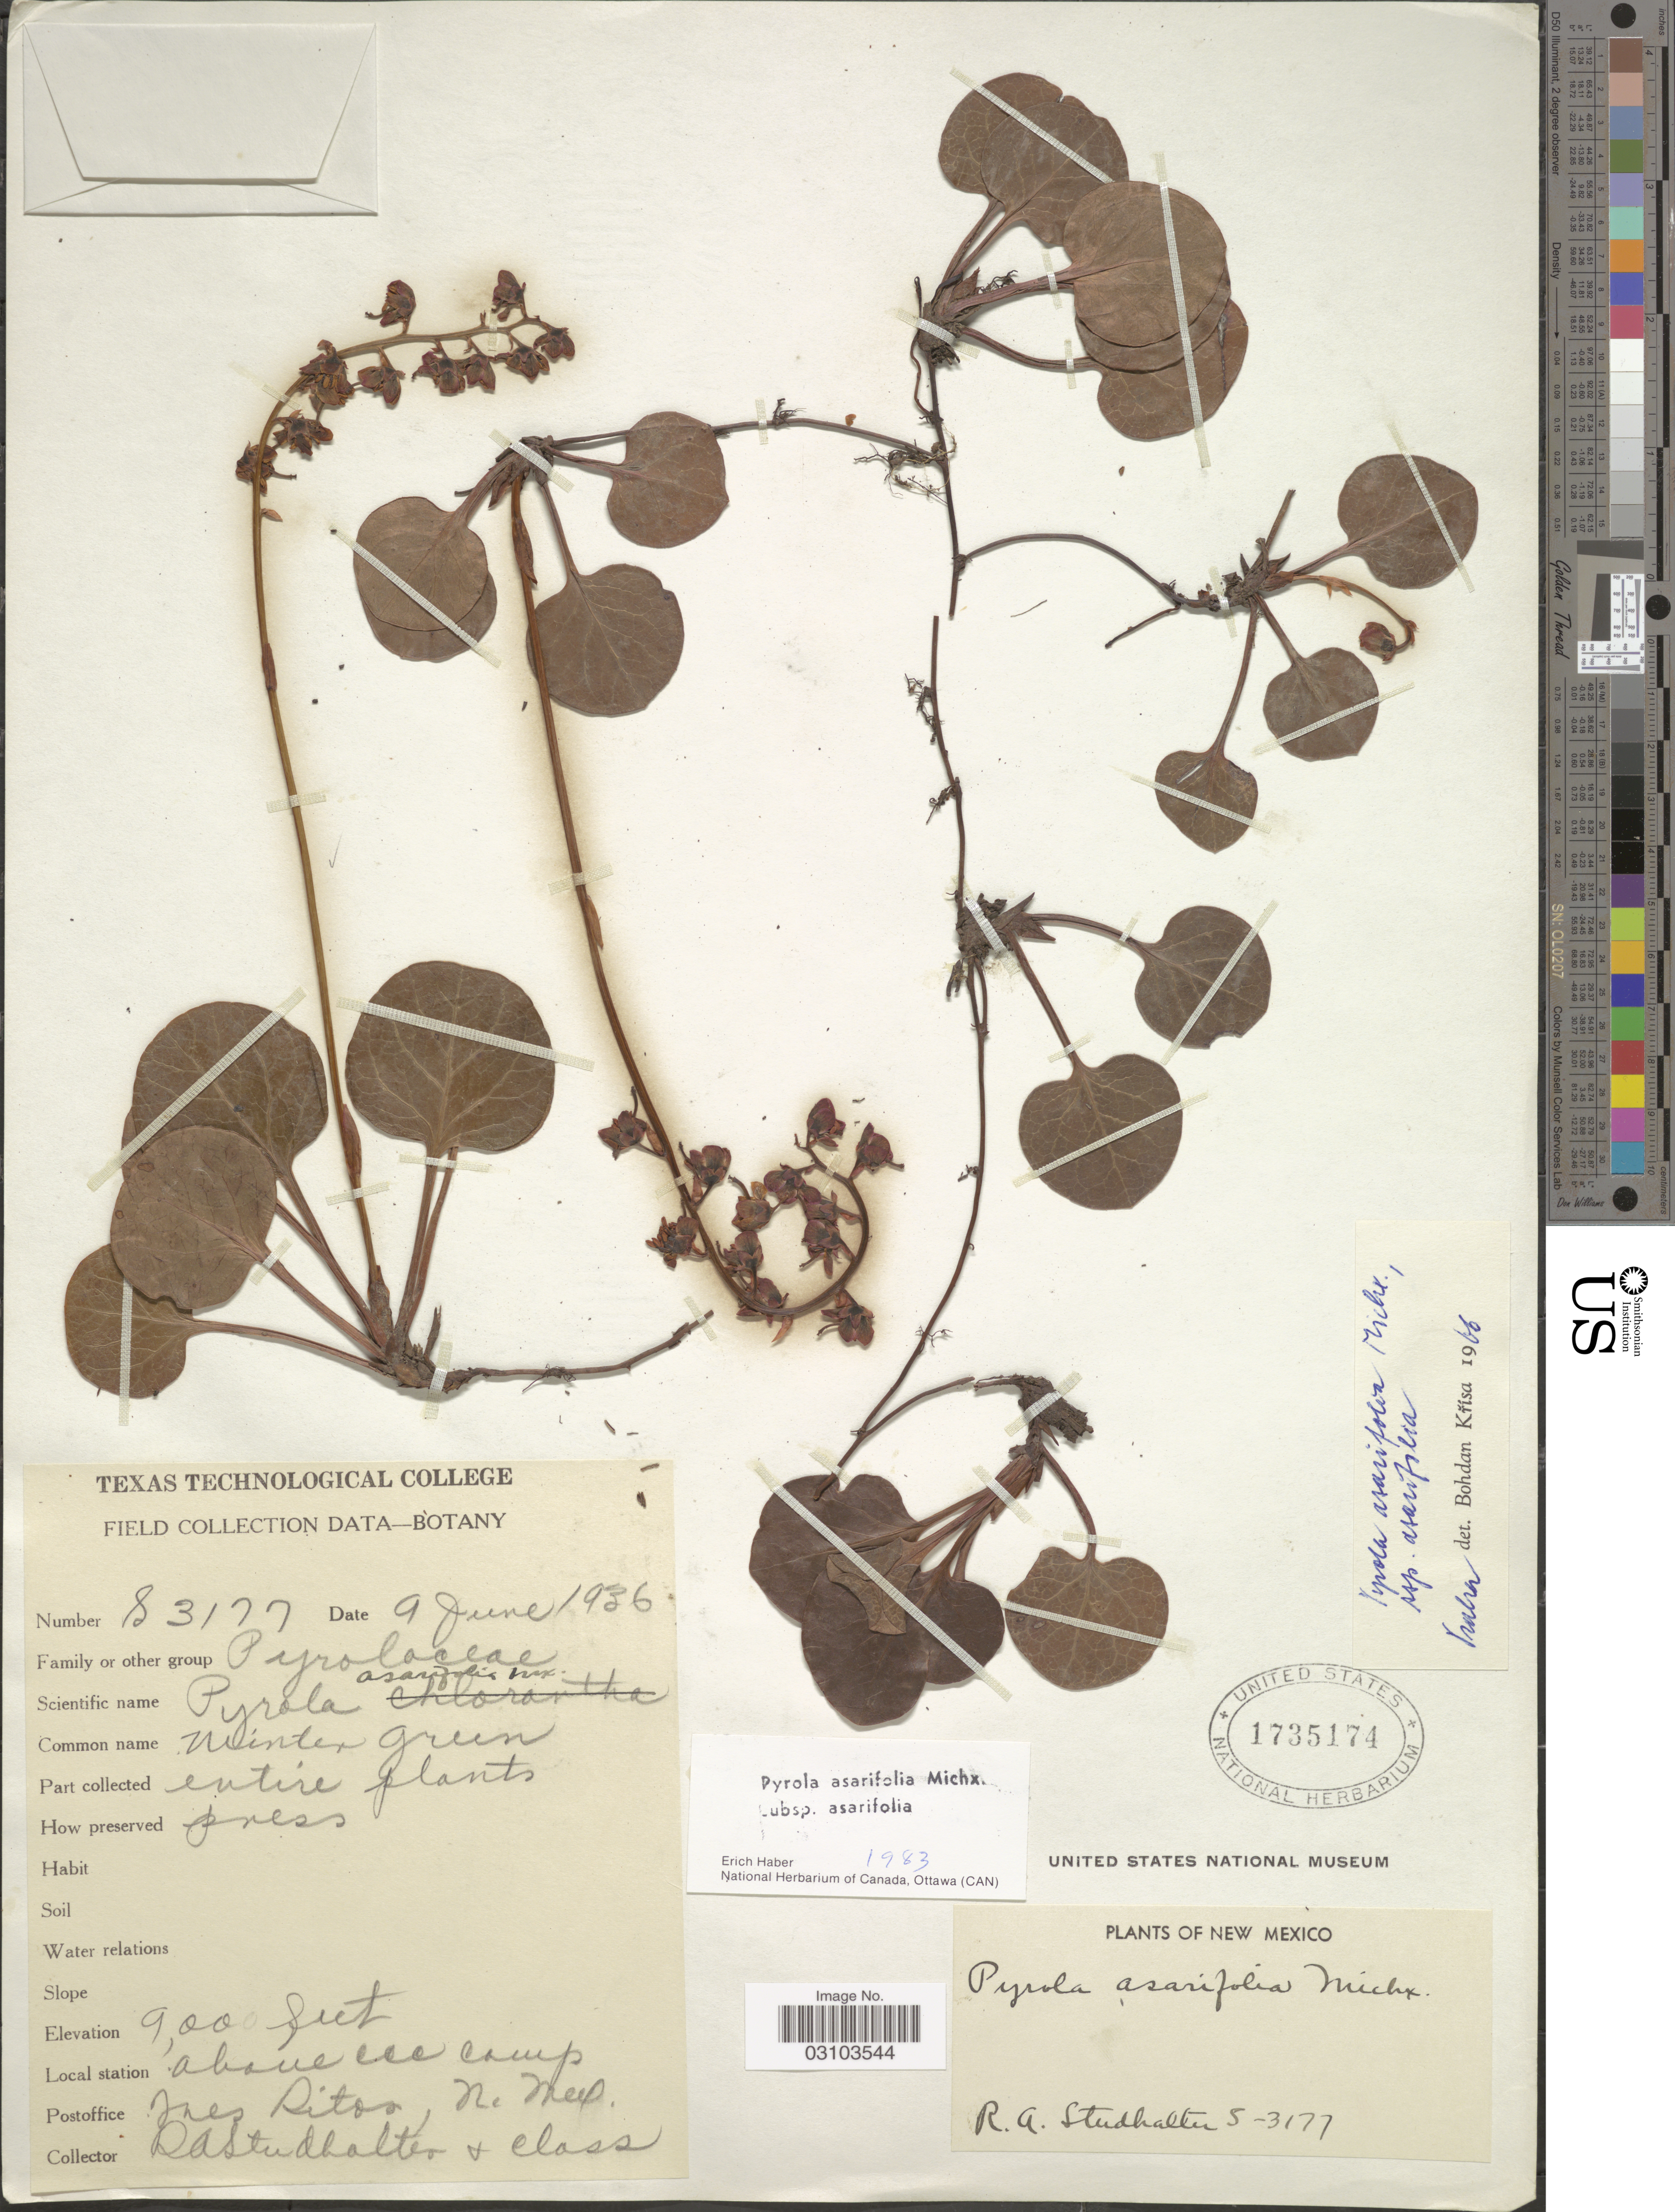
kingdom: Plantae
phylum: Tracheophyta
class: Magnoliopsida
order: Ericales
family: Ericaceae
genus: Pyrola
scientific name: Pyrola asarifolia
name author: Michx.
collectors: R. Studhalter & Class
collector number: S-3177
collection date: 1936-06-09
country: United States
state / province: New Mexico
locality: Above C.C.C. camp, Tres Ritos, N. Mex.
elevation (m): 2743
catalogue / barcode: US 1735174